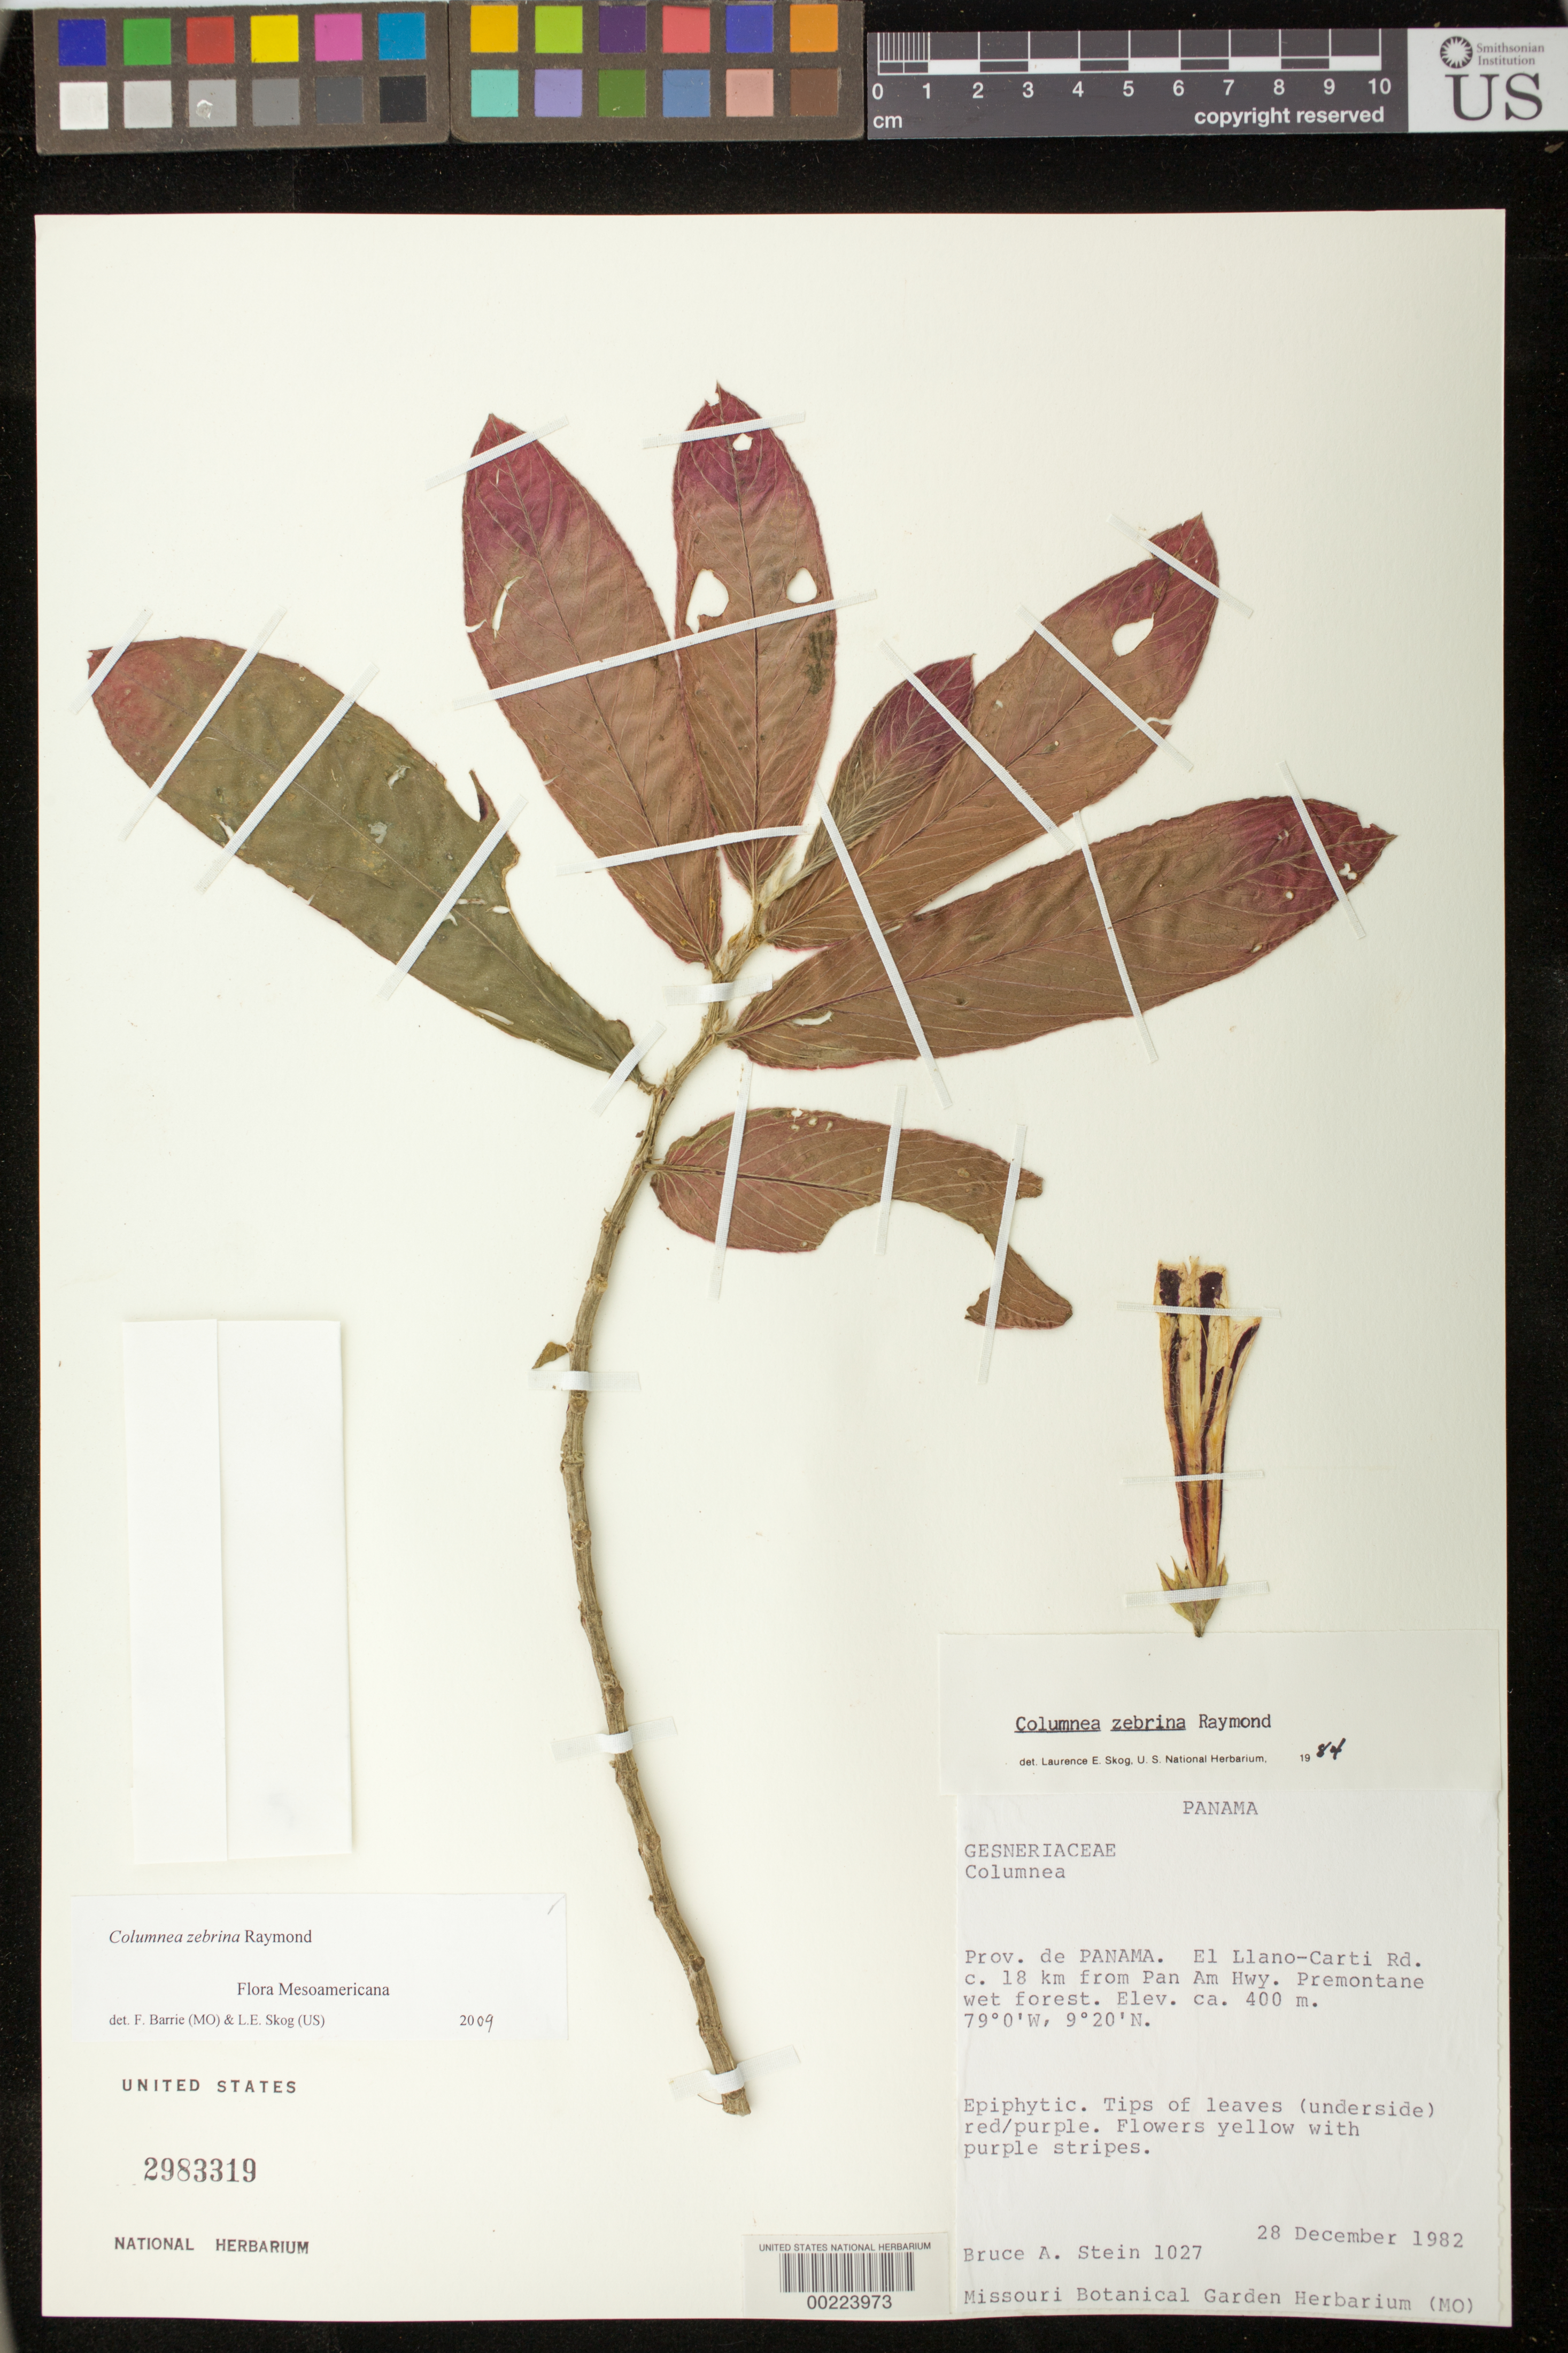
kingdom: Plantae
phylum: Tracheophyta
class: Magnoliopsida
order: Lamiales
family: Gesneriaceae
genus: Columnea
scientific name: Columnea zebrina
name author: Raymond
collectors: B. A. Stein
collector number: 1027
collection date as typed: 28 Dec 1982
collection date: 1982-12-28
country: Panama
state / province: Panamá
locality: El Llano-Carti rd, c 18 km from Pan Am hwy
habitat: Premontane wet forest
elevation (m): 400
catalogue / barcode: US 2983319